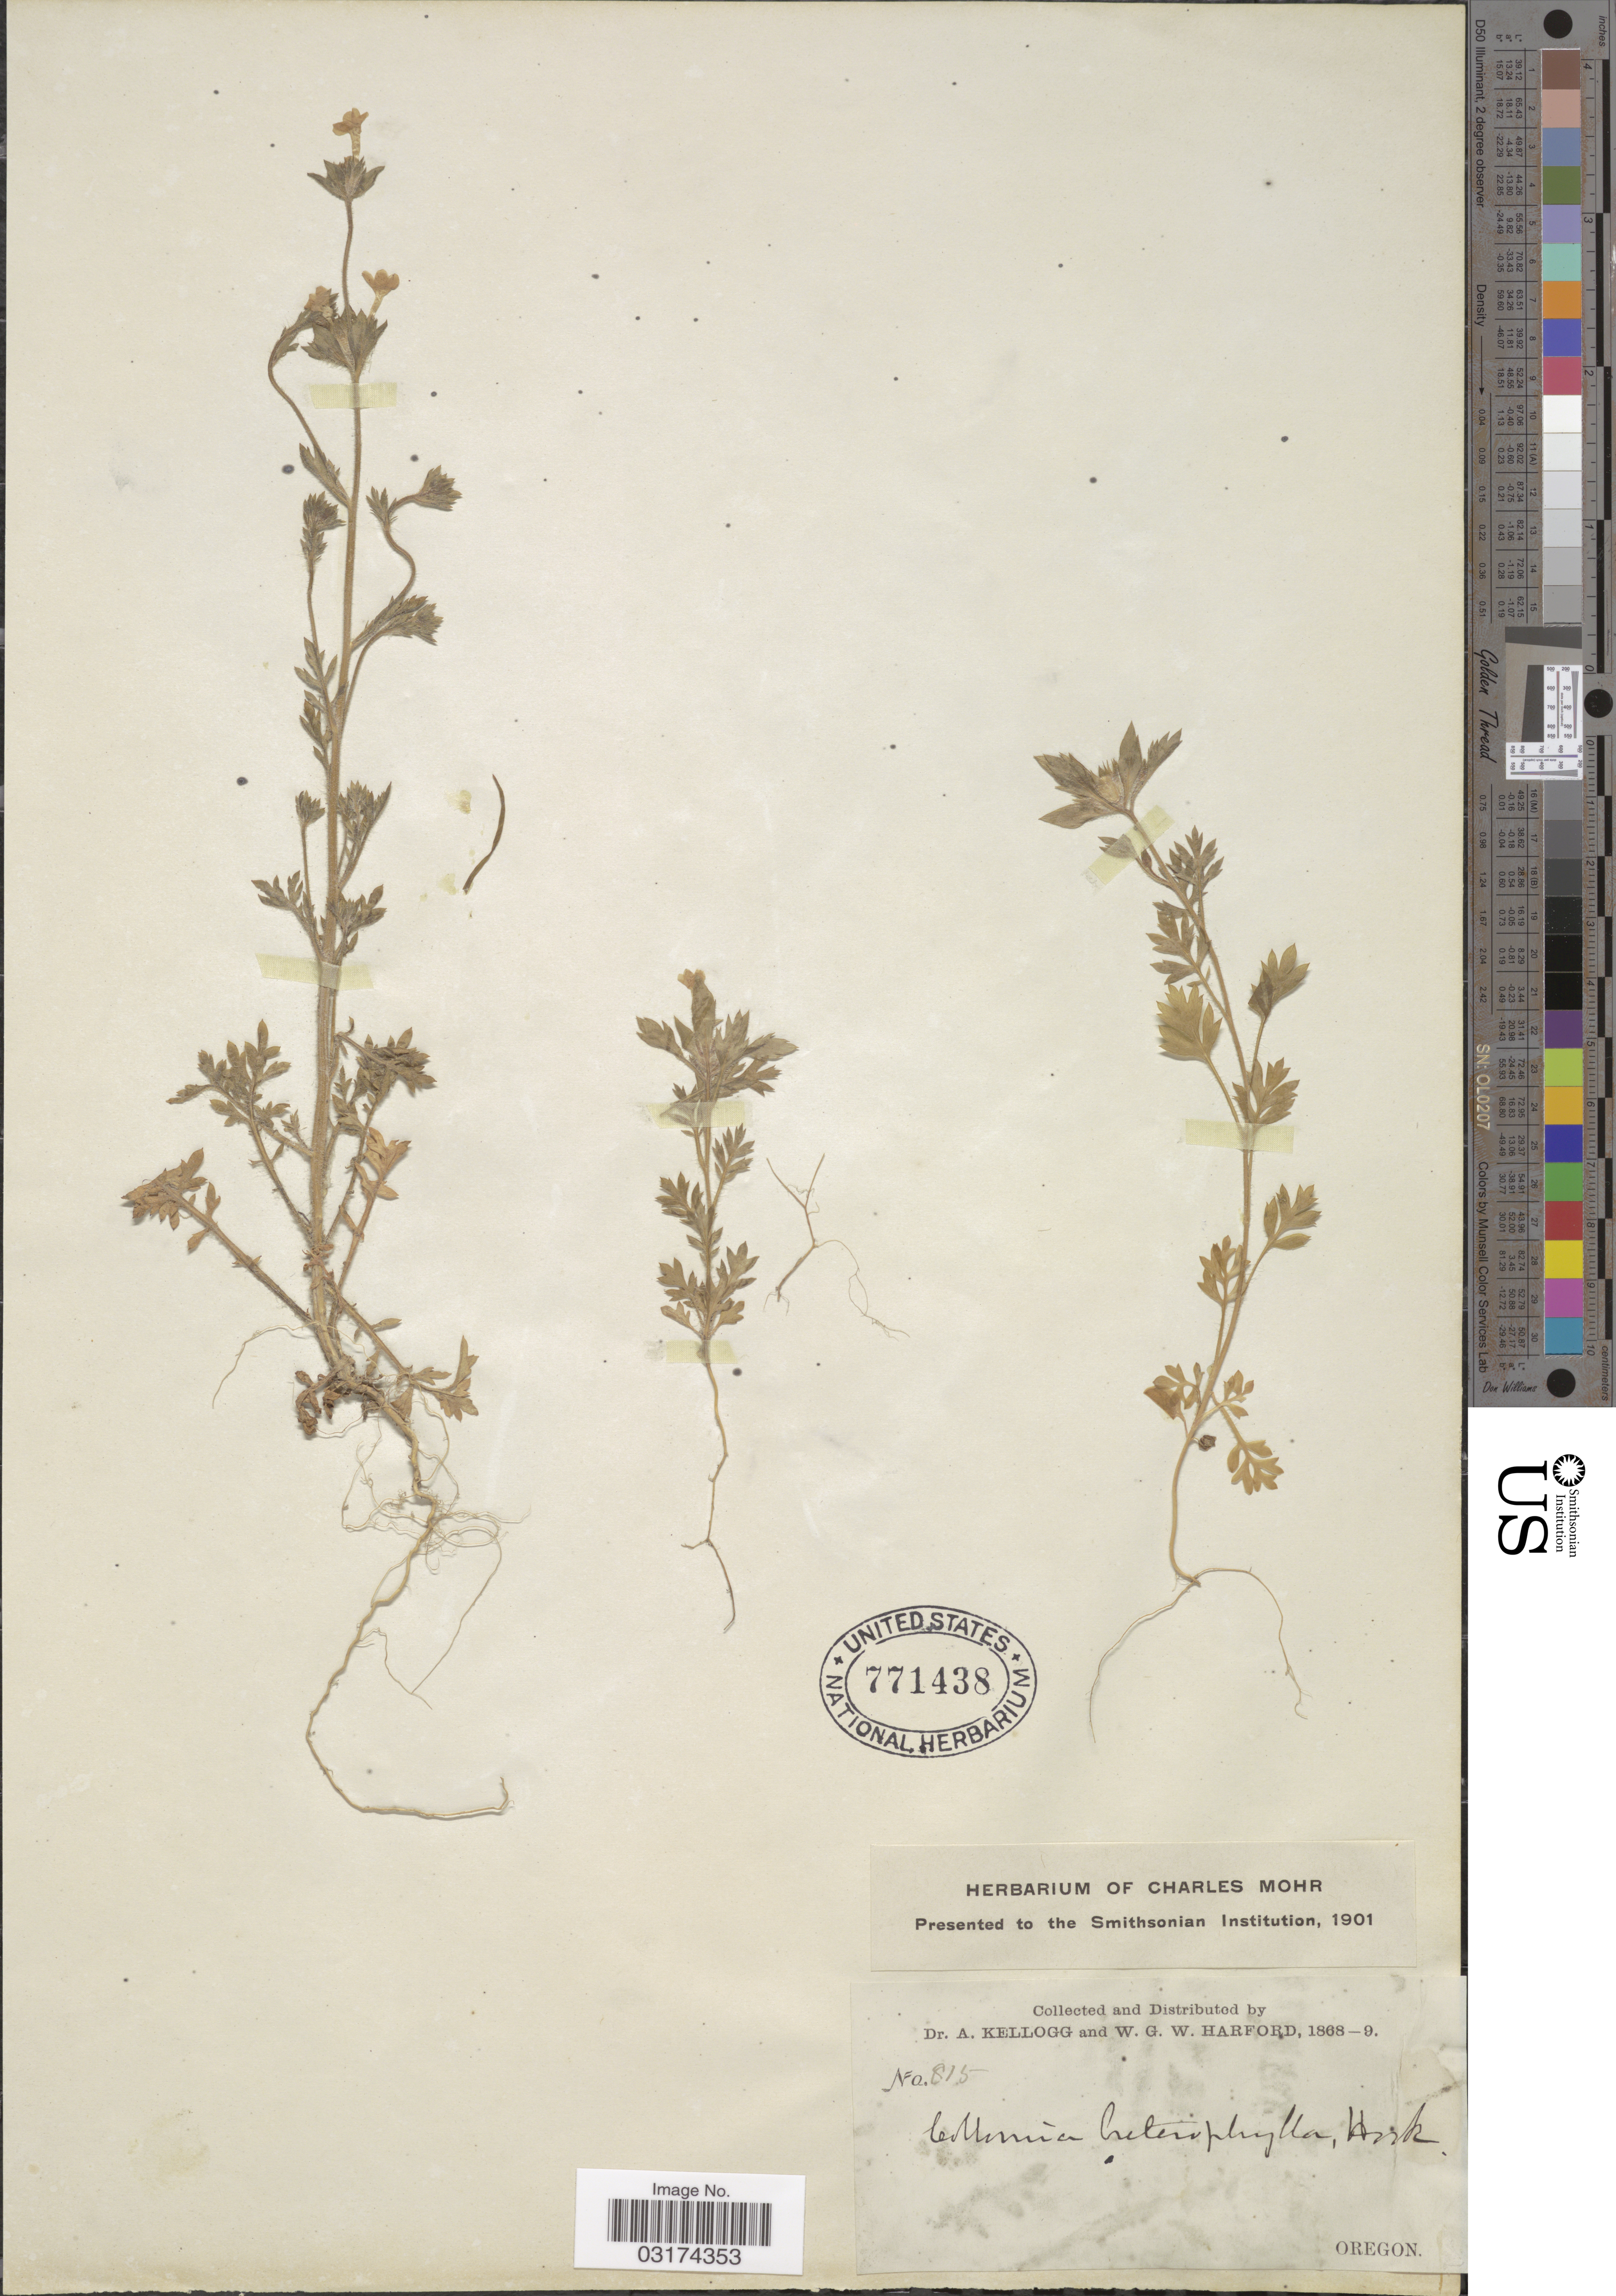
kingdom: Plantae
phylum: Tracheophyta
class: Magnoliopsida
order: Ericales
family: Polemoniaceae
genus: Collomia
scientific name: Collomia heterophylla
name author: Hook.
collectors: A. Kellogg & W. G. W. Harford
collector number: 815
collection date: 1868/1869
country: United States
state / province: Oregon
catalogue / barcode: US 771438